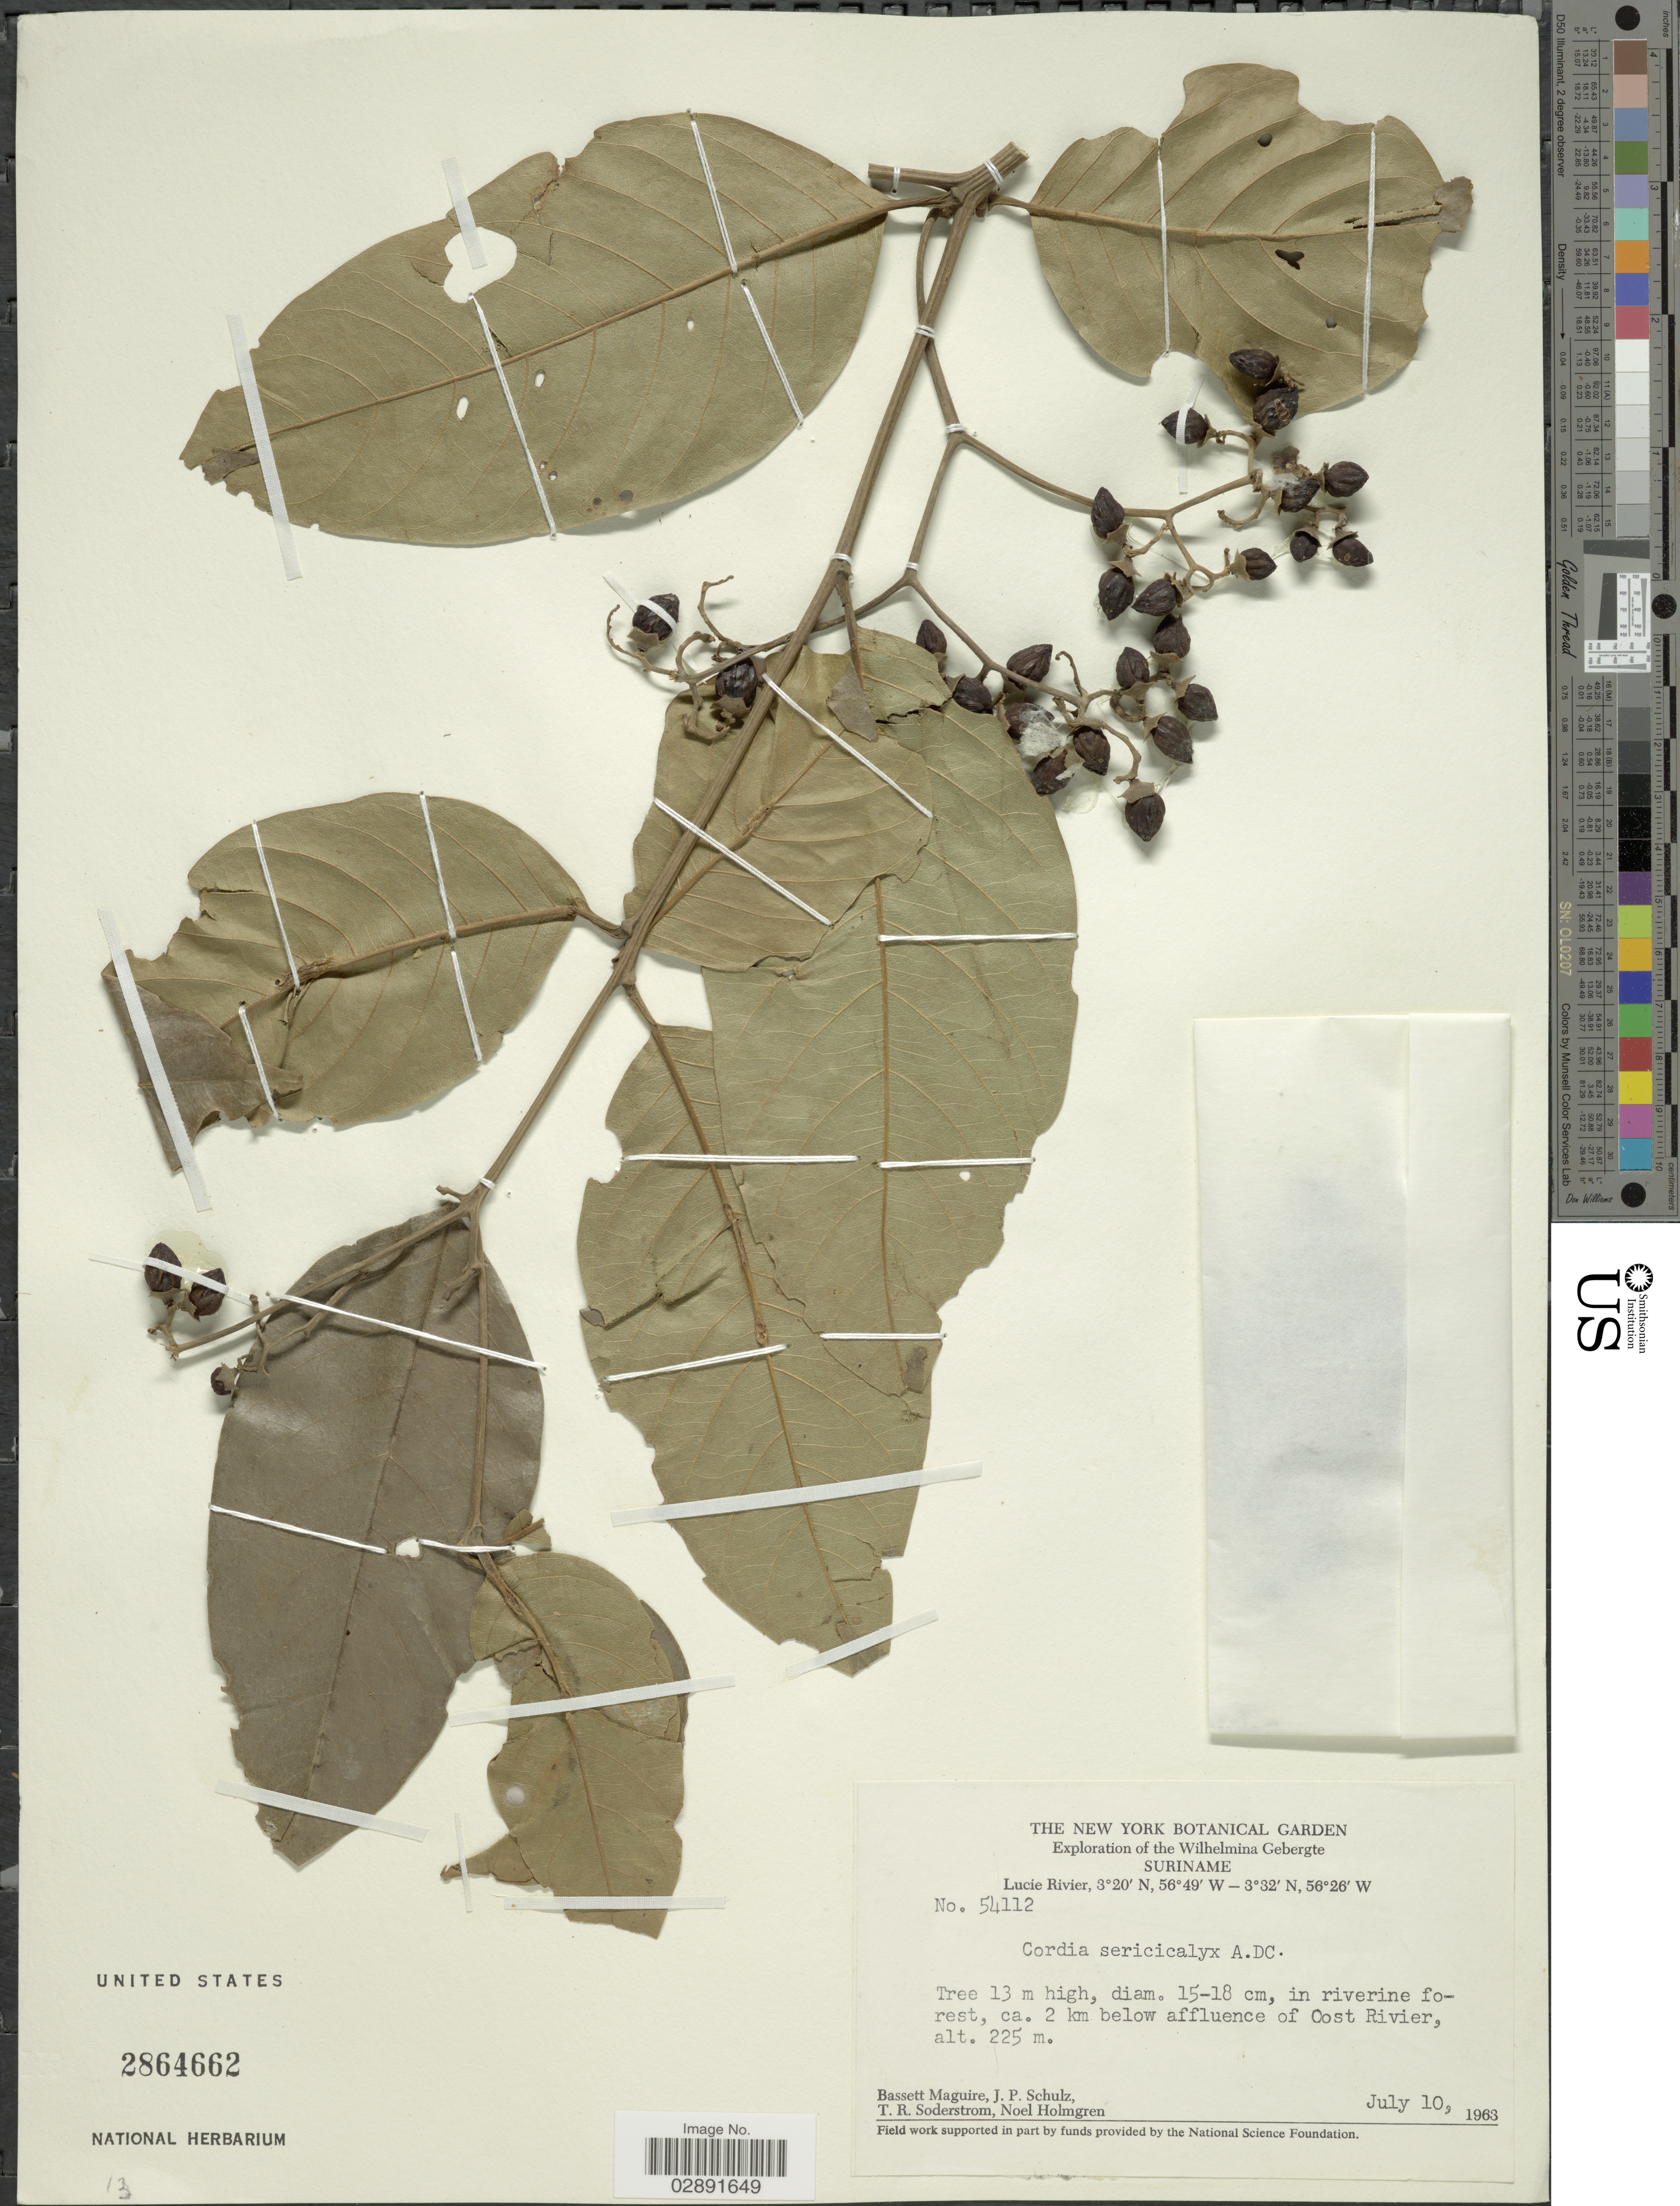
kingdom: Plantae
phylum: Tracheophyta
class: Magnoliopsida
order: Boraginales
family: Cordiaceae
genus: Cordia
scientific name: Cordia sericicalyx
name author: A. DC. in DC.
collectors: B. Maguire, J. P. Schulz, T. R. Soderstrom & N. H. Holmgren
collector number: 54112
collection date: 1963-07-10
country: Suriname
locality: Wilhelmina Gebergte. Lucie Rivier. Ca.2 km below affluence of Oost Rivier.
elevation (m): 225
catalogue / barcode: US 2864662